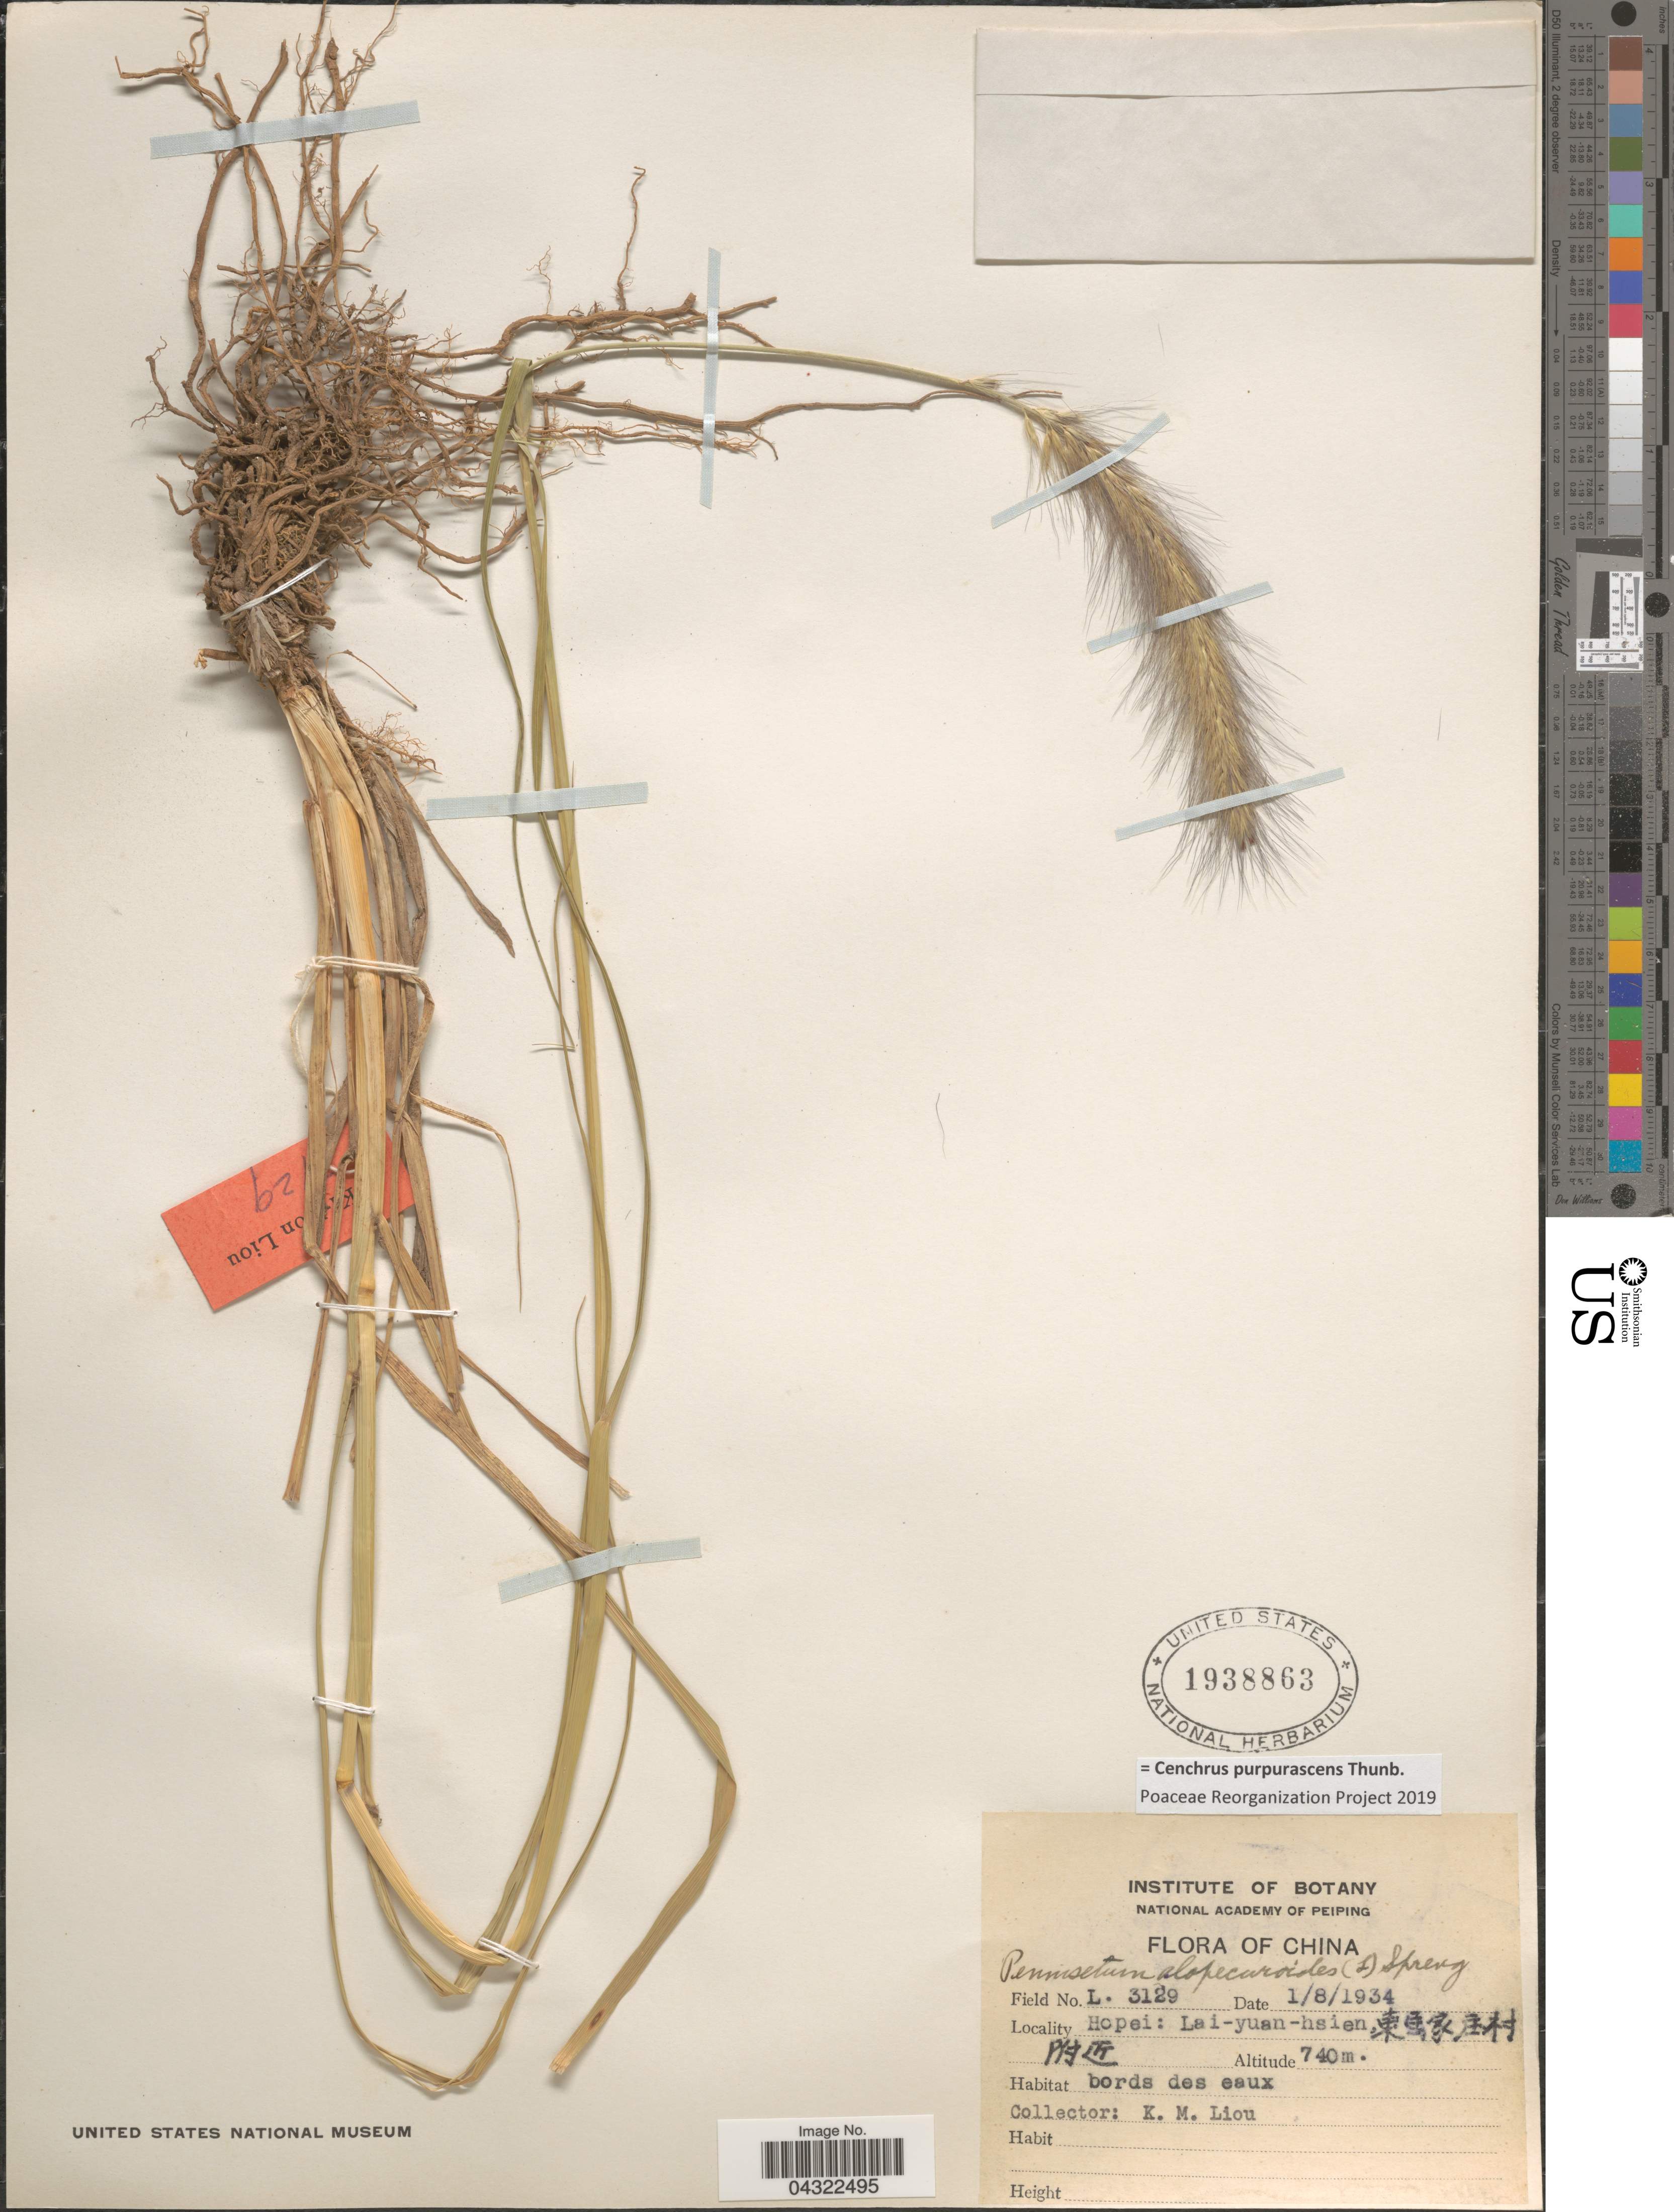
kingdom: Plantae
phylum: Tracheophyta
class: Liliopsida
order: Poales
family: Poaceae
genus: Cenchrus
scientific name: Cenchrus purpurascens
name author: Thunb.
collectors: K. M. Liou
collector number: L. 3129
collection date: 1934-08-01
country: China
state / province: Hebei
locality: Hopei: Lai-yuan-hsien X.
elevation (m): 740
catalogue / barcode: US 1938863